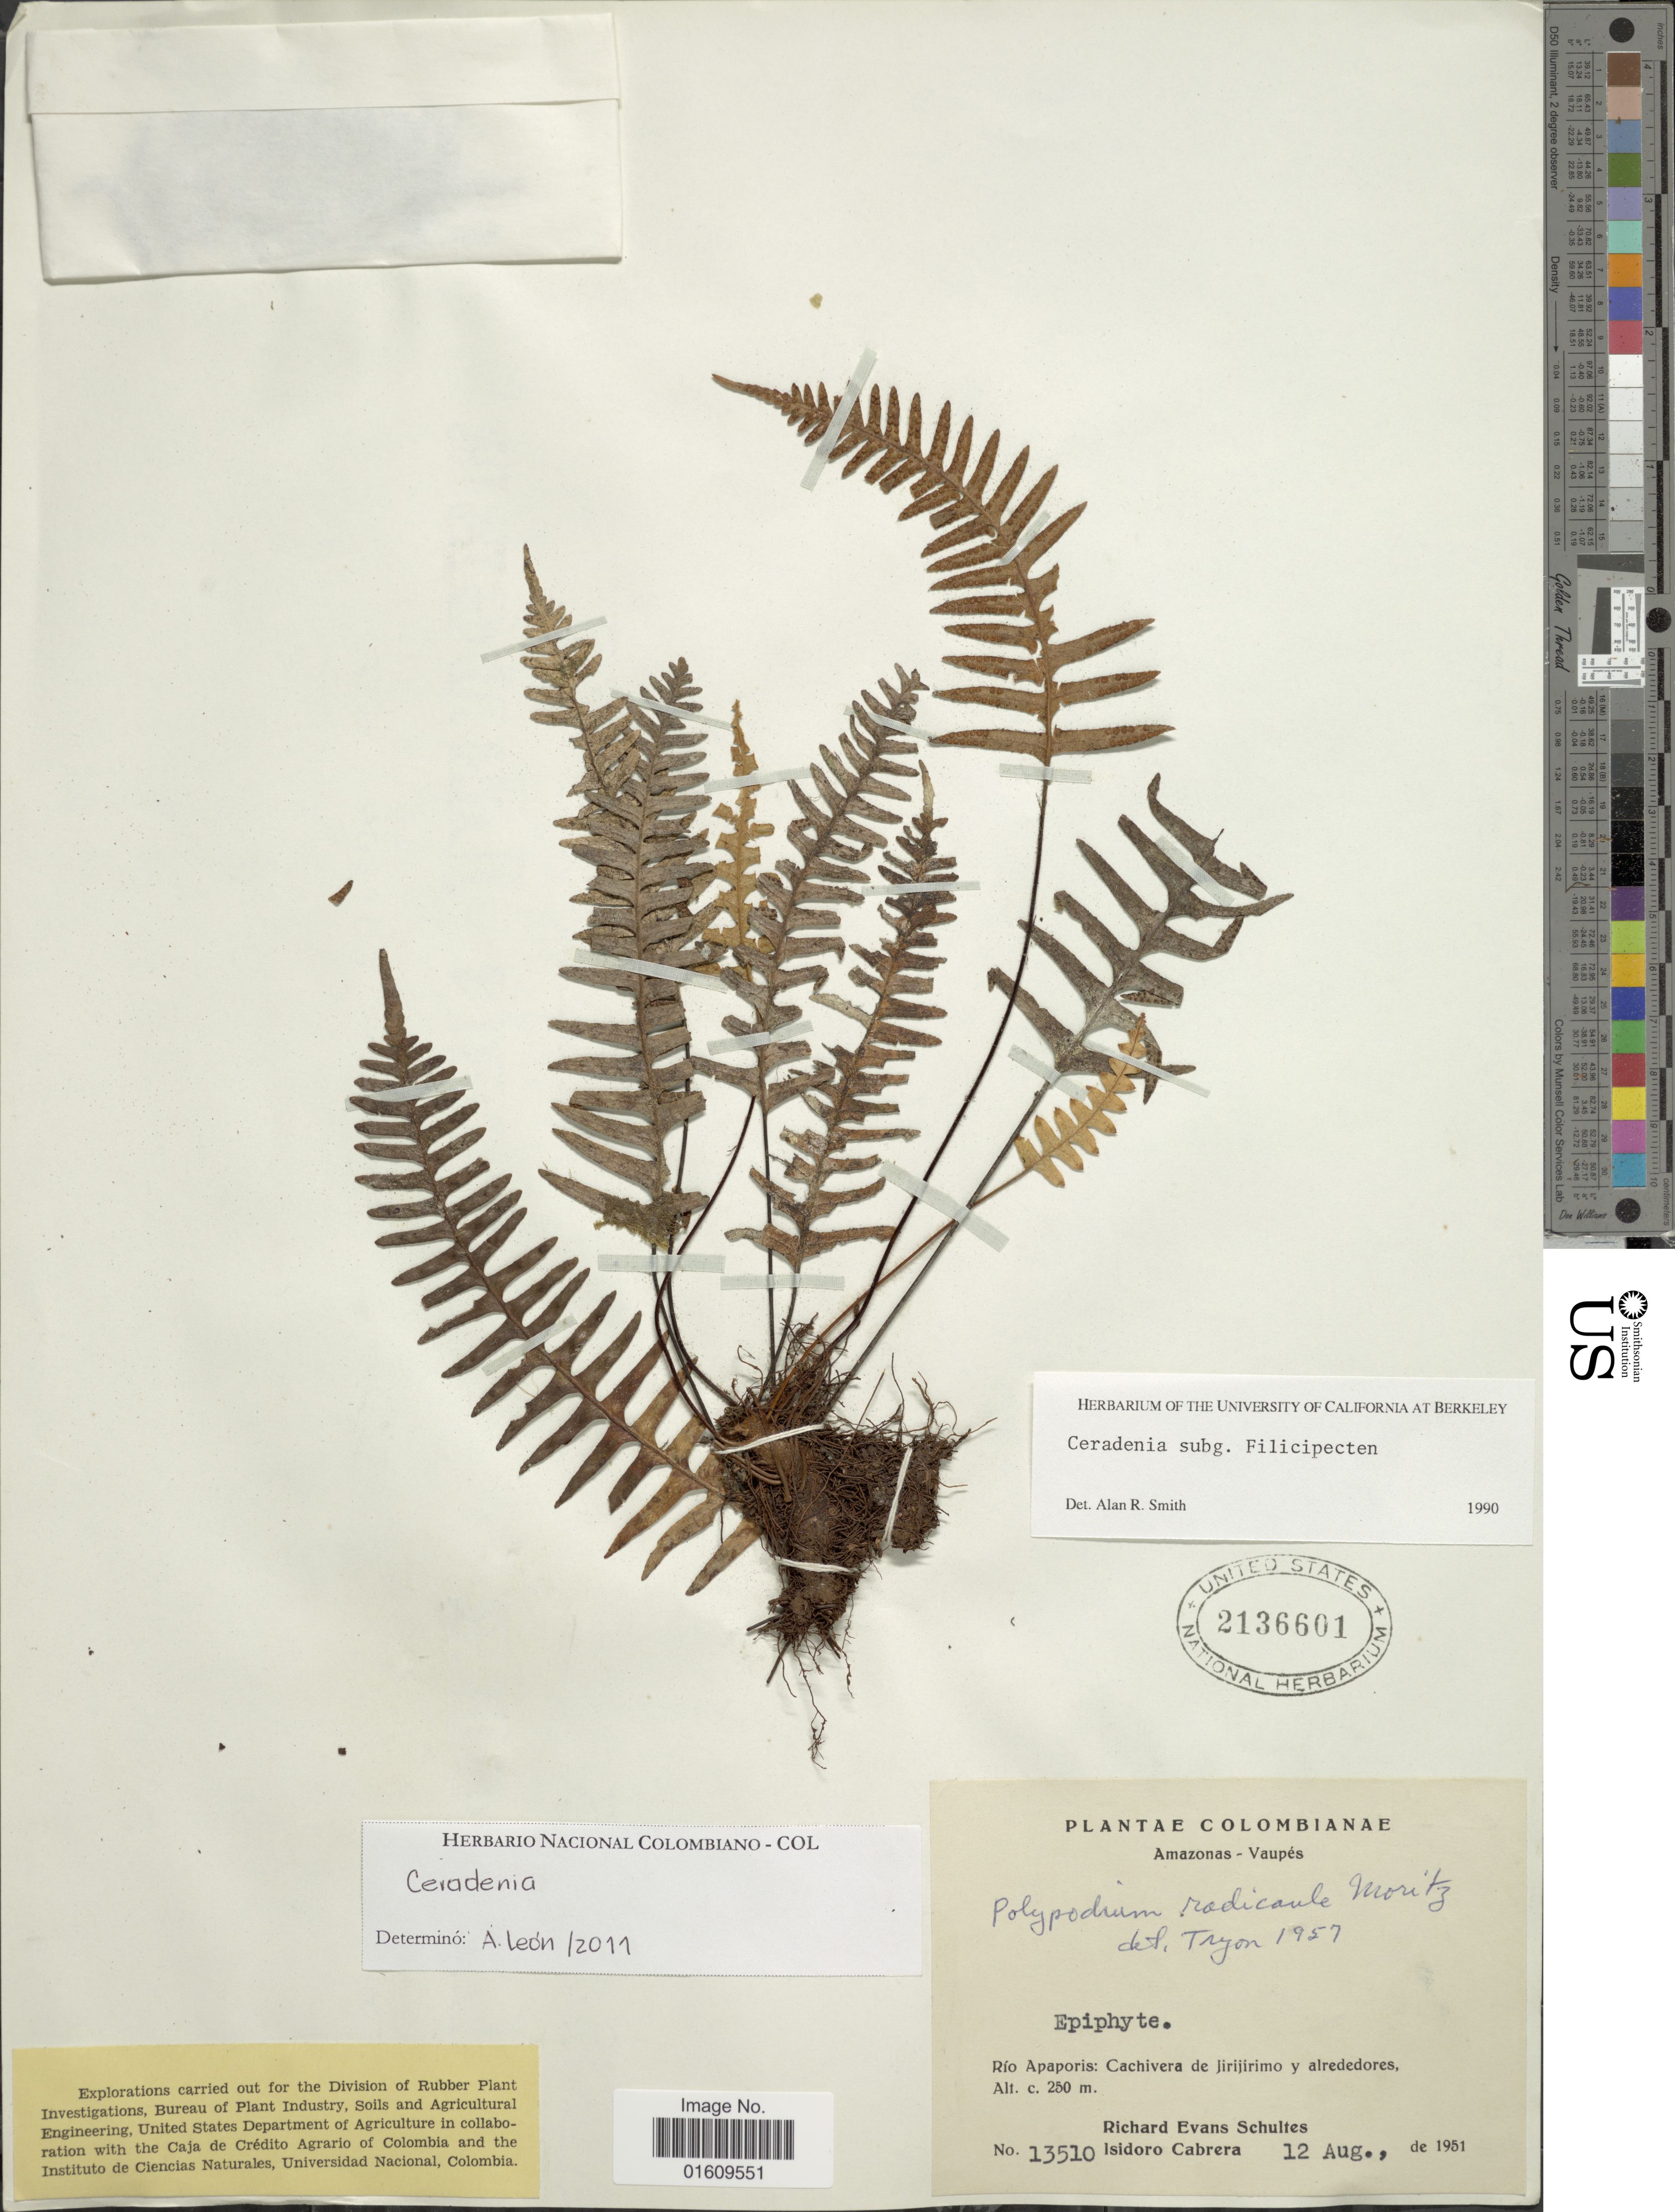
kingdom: Plantae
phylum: Tracheophyta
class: Polypodiopsida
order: Polypodiales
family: Polypodiaceae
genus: Ceradenia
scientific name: Ceradenia sp.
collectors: R. E. Schultes & I. Cabrera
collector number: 13510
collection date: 1951-08-12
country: Colombia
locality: Amazonas -Vaupes, Rio Apaporis: Cachivera deJirijirimo y alrededores.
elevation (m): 250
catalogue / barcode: US 2136601